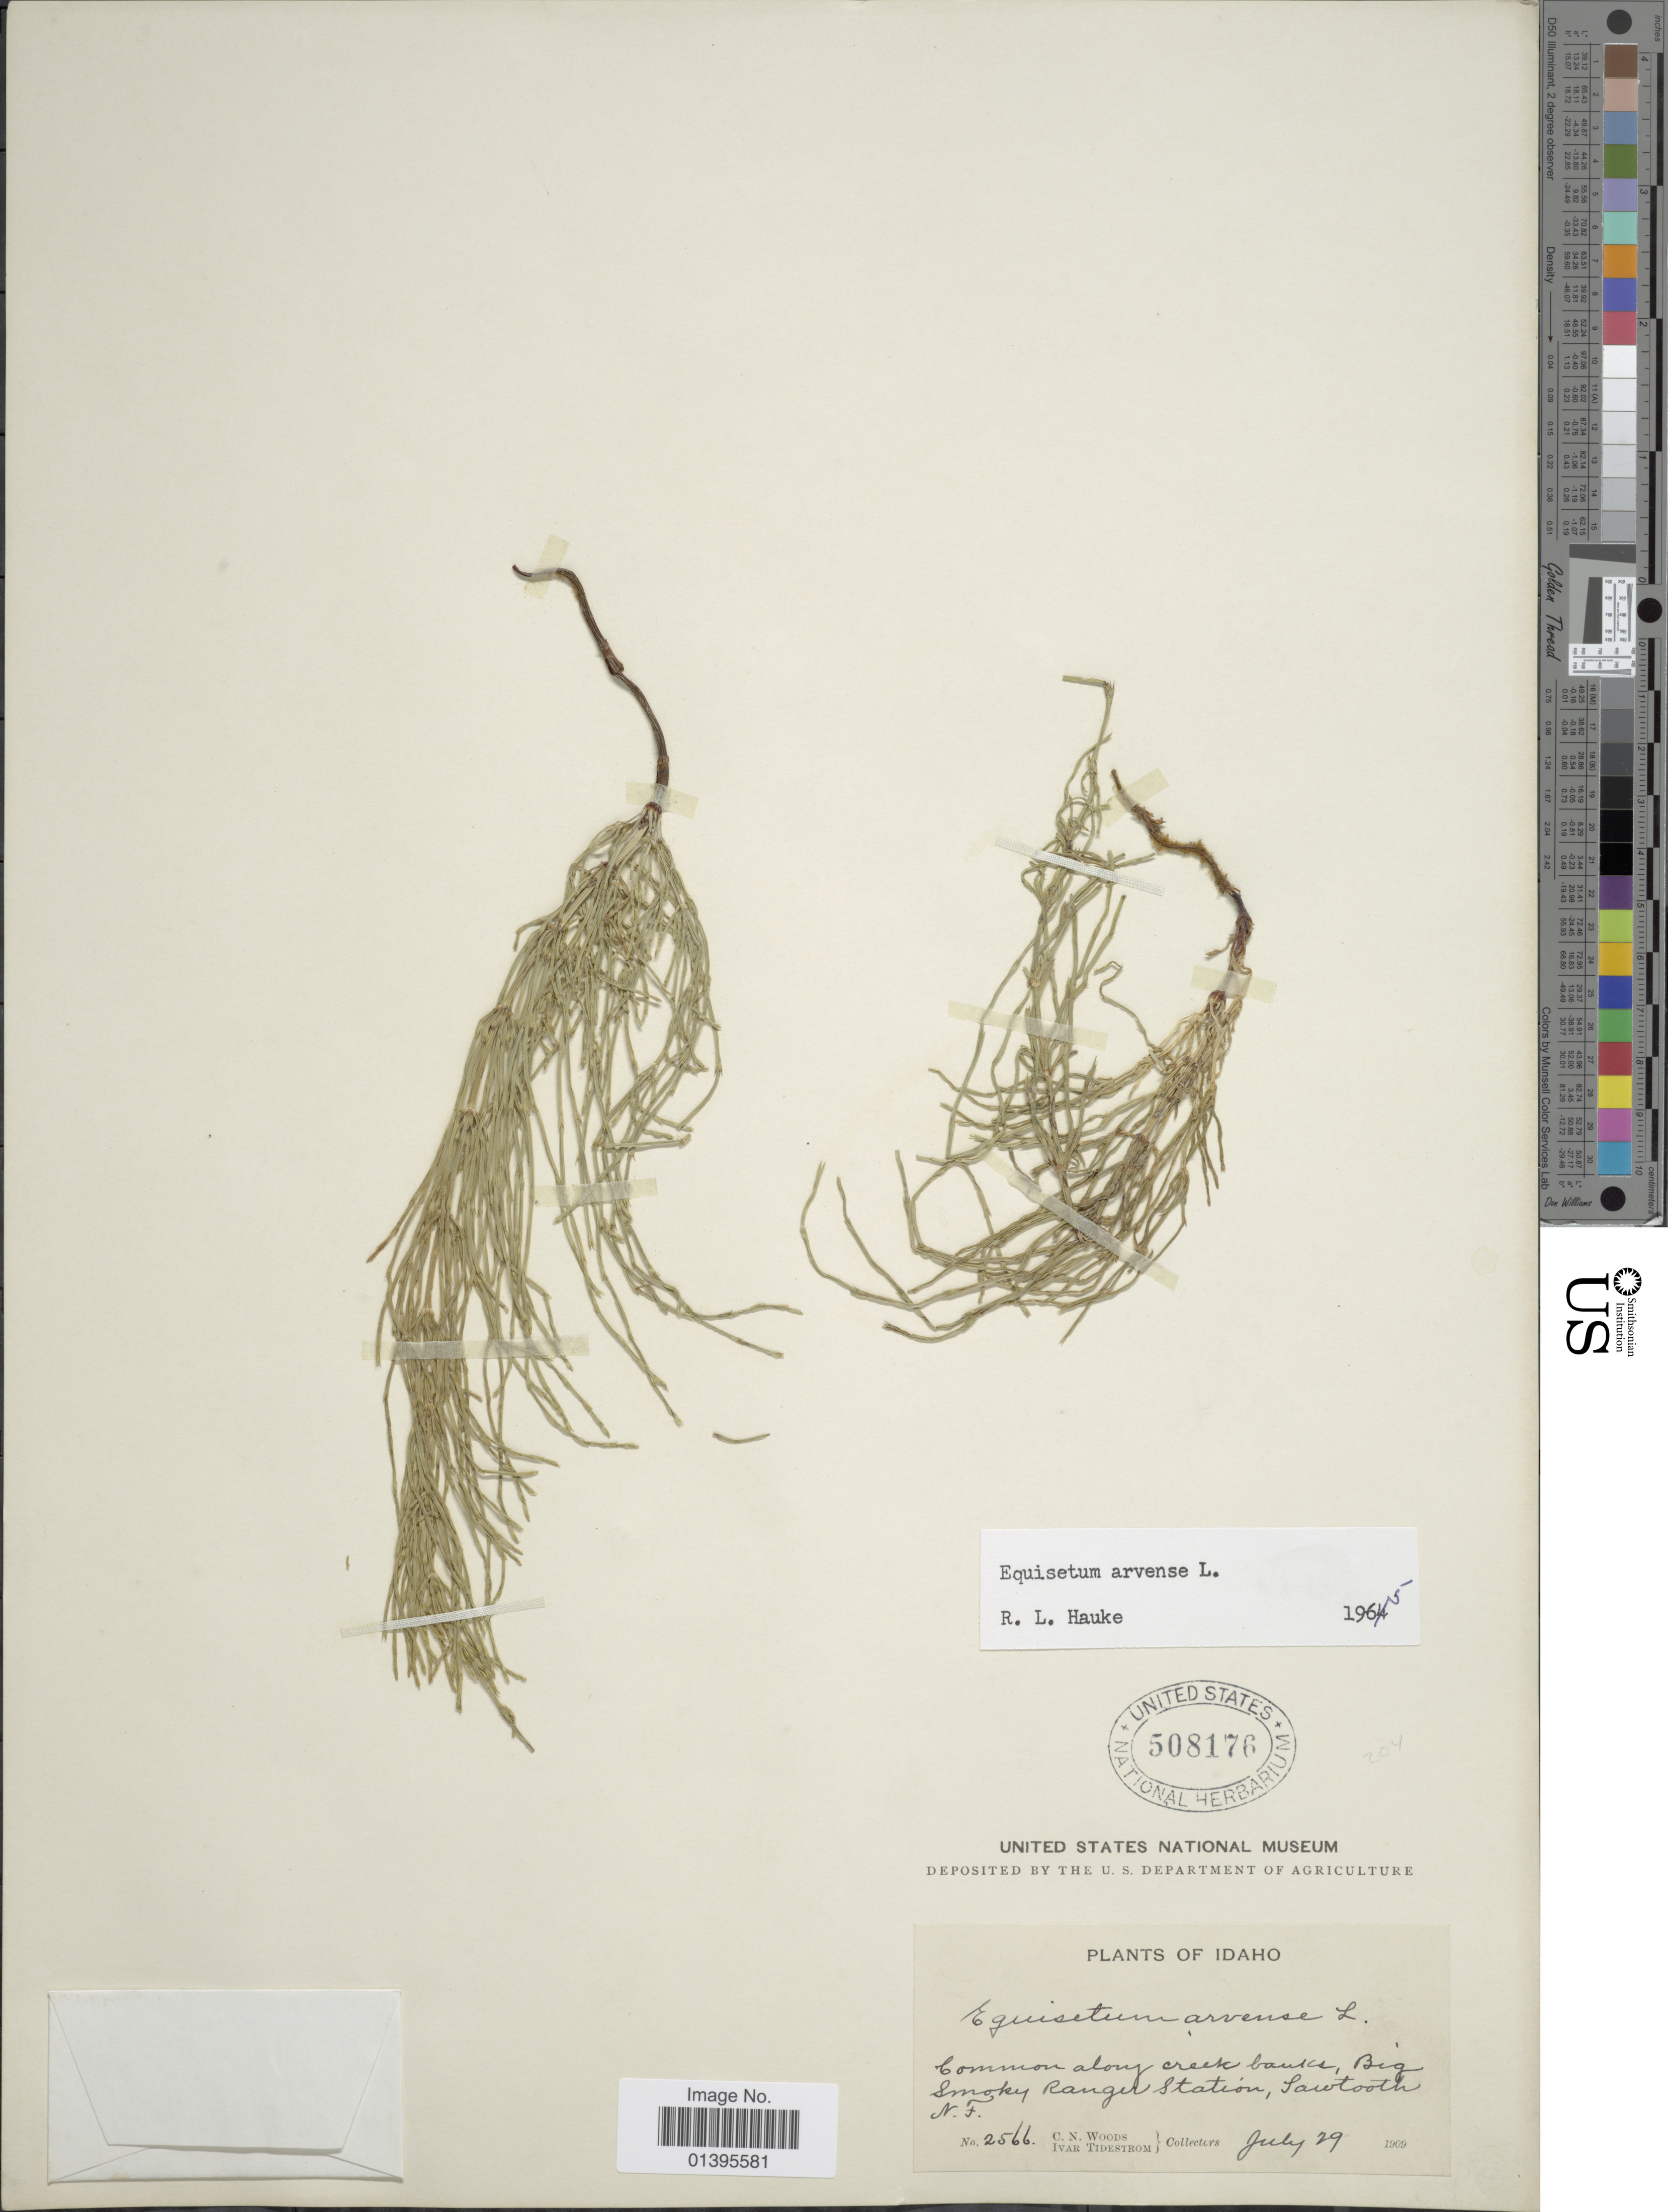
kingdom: Plantae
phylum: Tracheophyta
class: Polypodiopsida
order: Equisetales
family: Equisetaceae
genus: Equisetum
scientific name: Equisetum arvense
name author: L.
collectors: C. Woods & I. F. Tidestrom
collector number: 2566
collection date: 1909-07-29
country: United States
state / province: Idaho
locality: Common along creek banks, Big Smoky Ranger Station, Sawtooth, N.F.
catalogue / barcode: US 508176